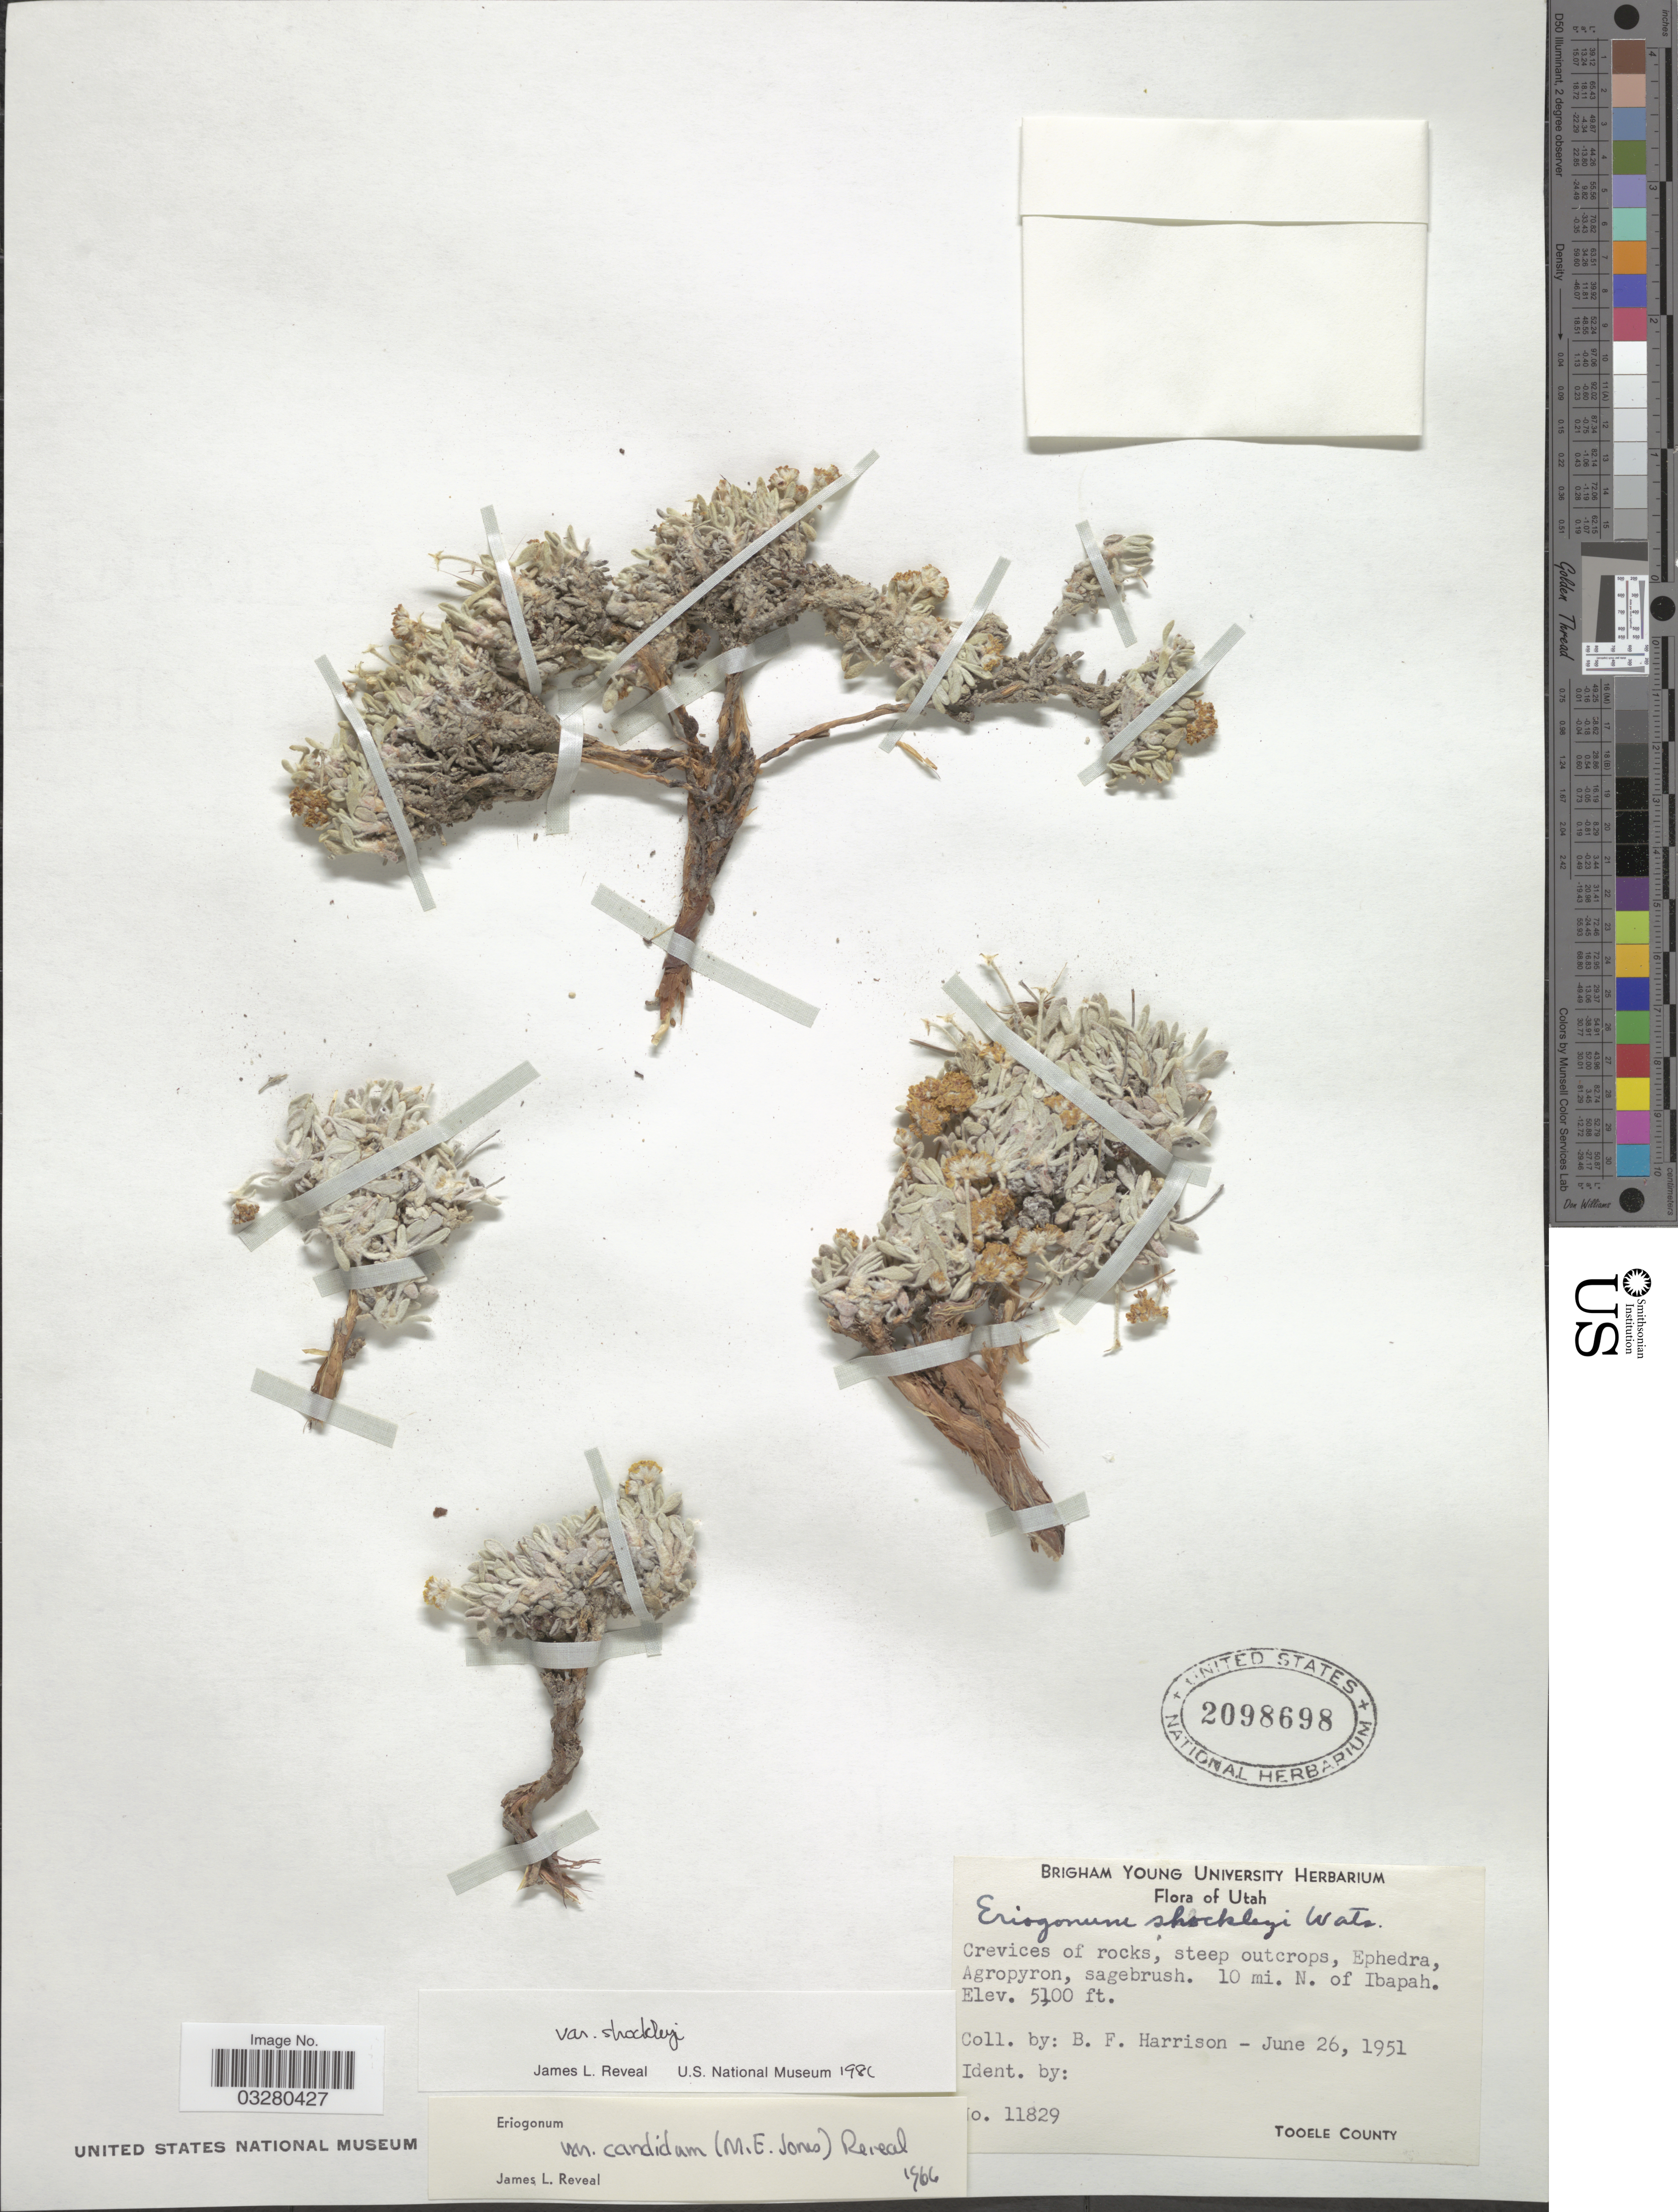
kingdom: Plantae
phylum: Tracheophyta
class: Magnoliopsida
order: Caryophyllales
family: Polygonaceae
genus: Eriogonum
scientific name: Eriogonum shockleyi var. shockleyi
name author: S. Watson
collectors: B. F. Harrison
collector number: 11829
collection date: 1951-06-26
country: United States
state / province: Utah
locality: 10 mi. N. of Ibapah.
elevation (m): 1554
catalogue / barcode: US 2098698